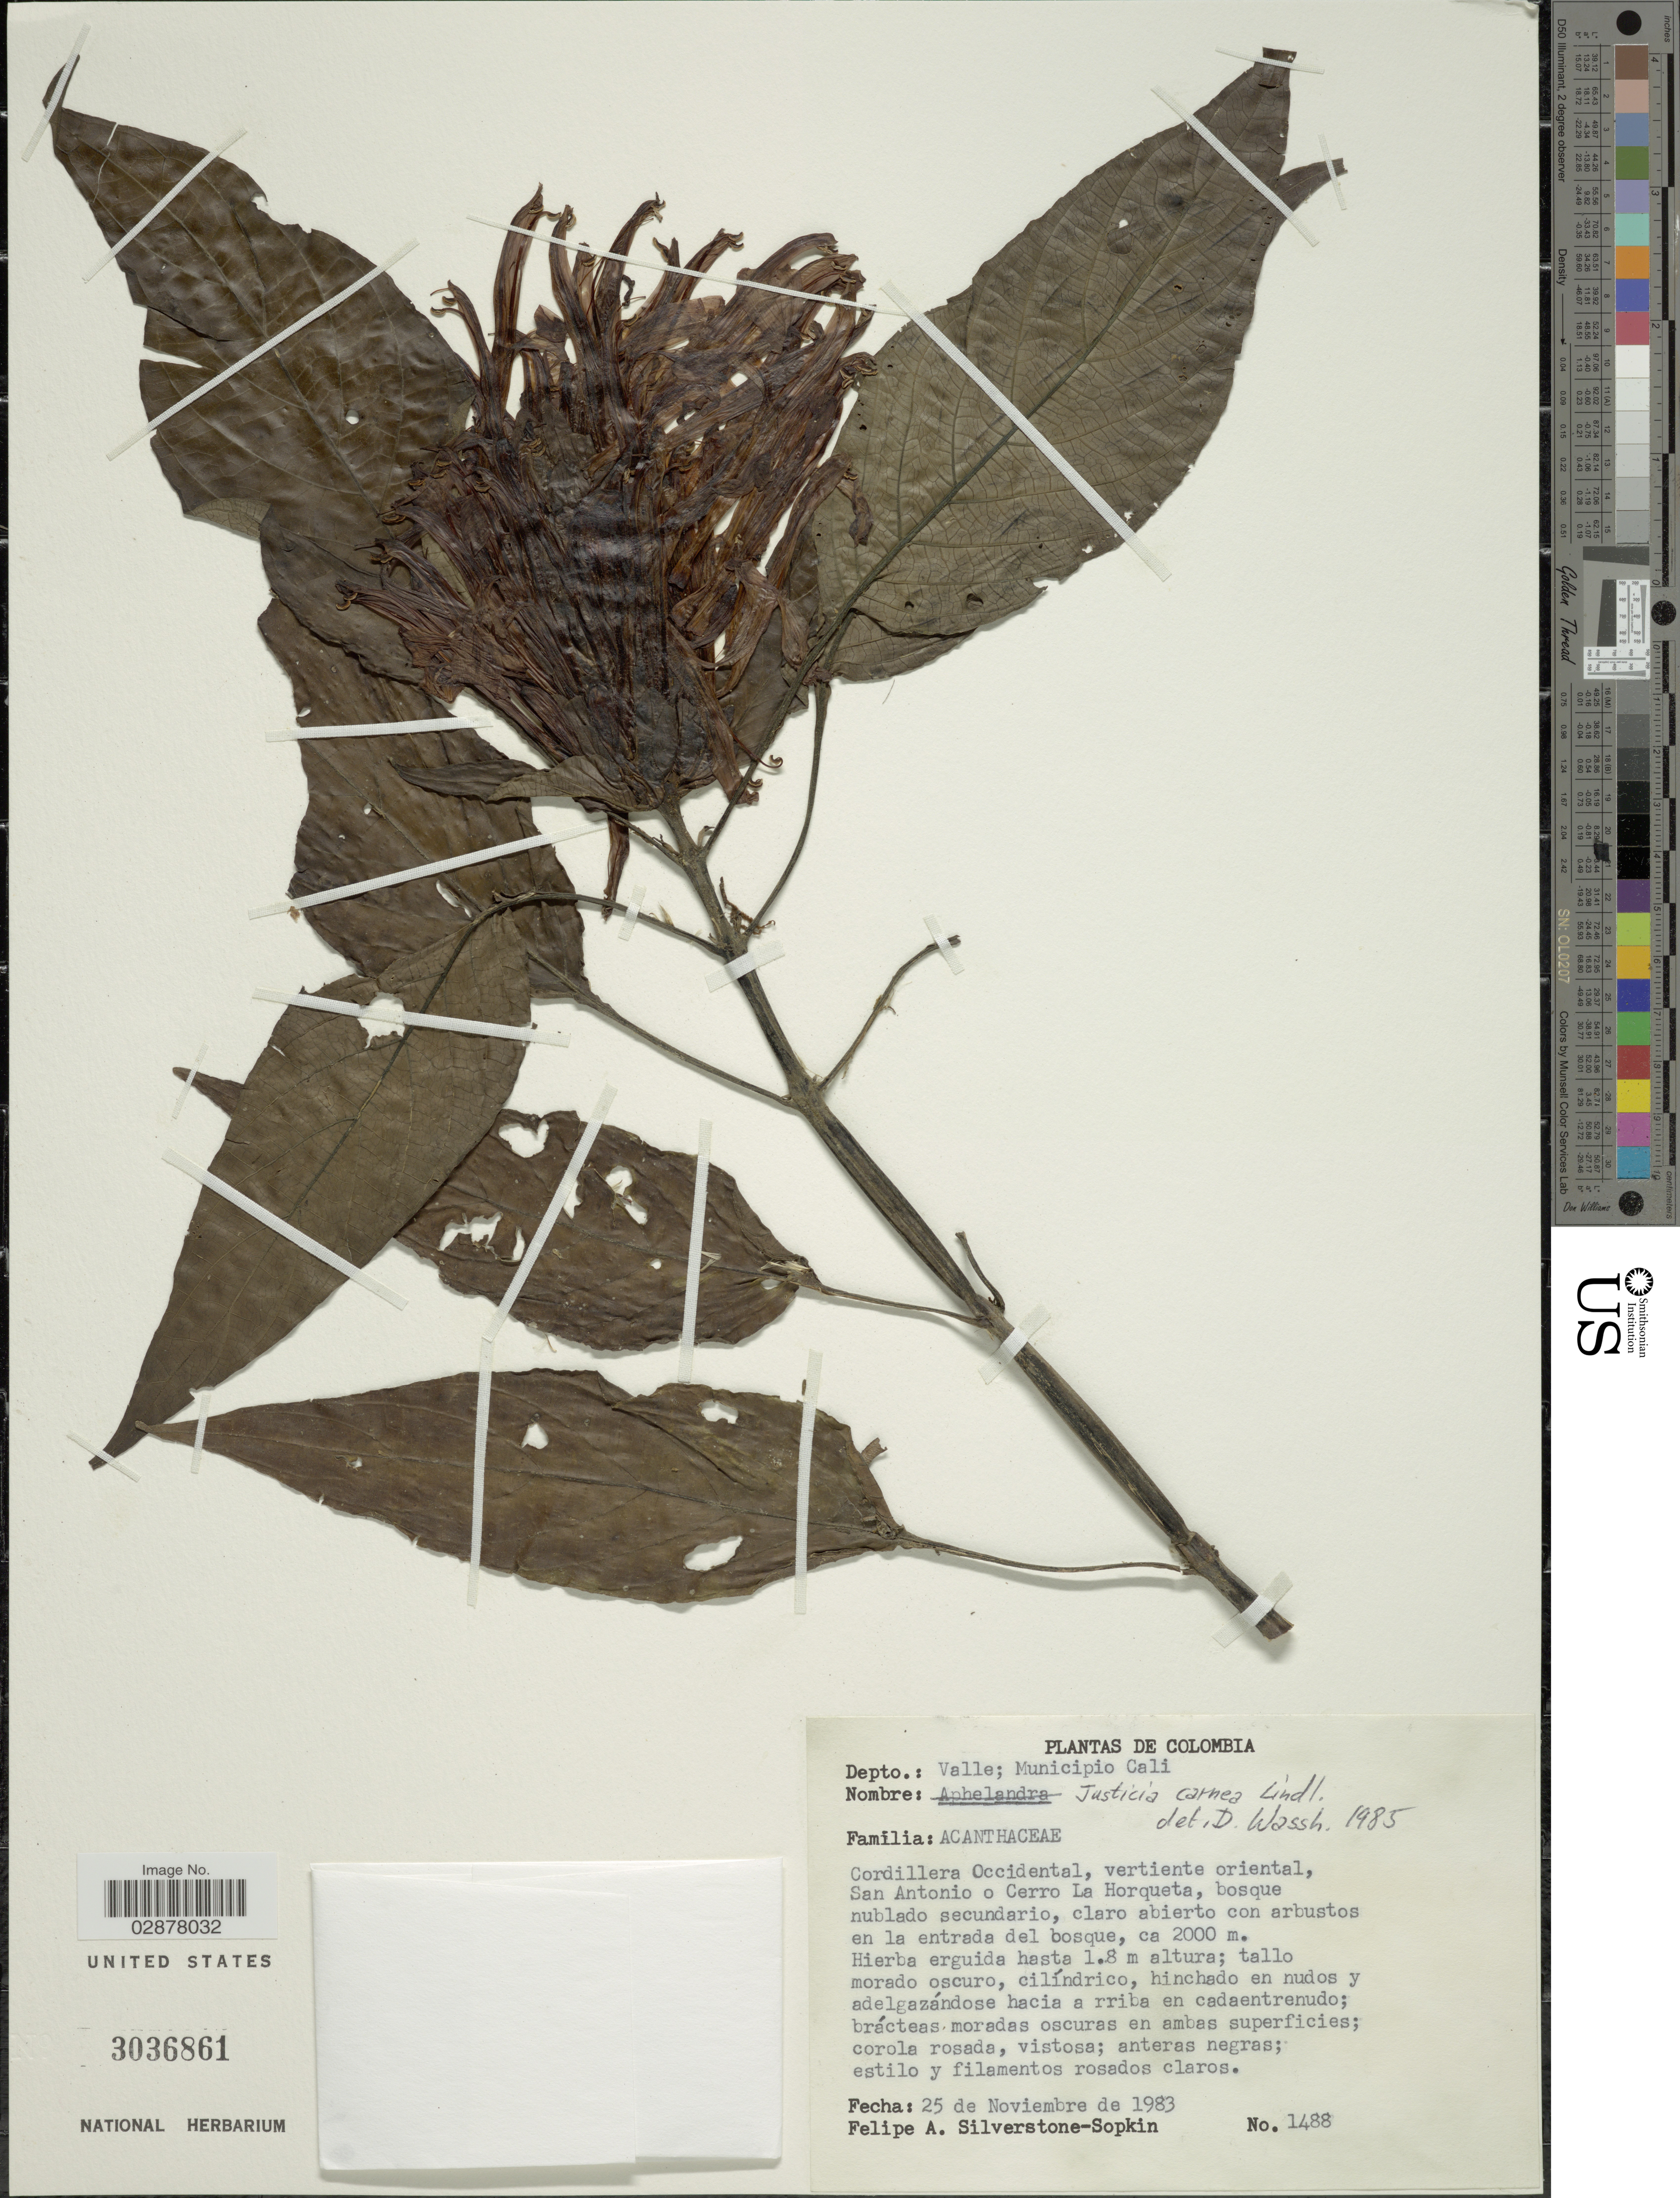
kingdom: Plantae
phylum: Tracheophyta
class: Magnoliopsida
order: Lamiales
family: Acanthaceae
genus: Justicia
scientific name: Justicia carnea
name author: Lindl.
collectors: P. A. Silverstone-Sopkin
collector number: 1488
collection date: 1983-11-25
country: Colombia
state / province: Valle del Cauca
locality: Depto. Valle, Municipio Cali, Cordillera Occidental, vertiente oriental, San Antonio o Cerro La Horqueta.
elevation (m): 2000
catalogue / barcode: US 3036861